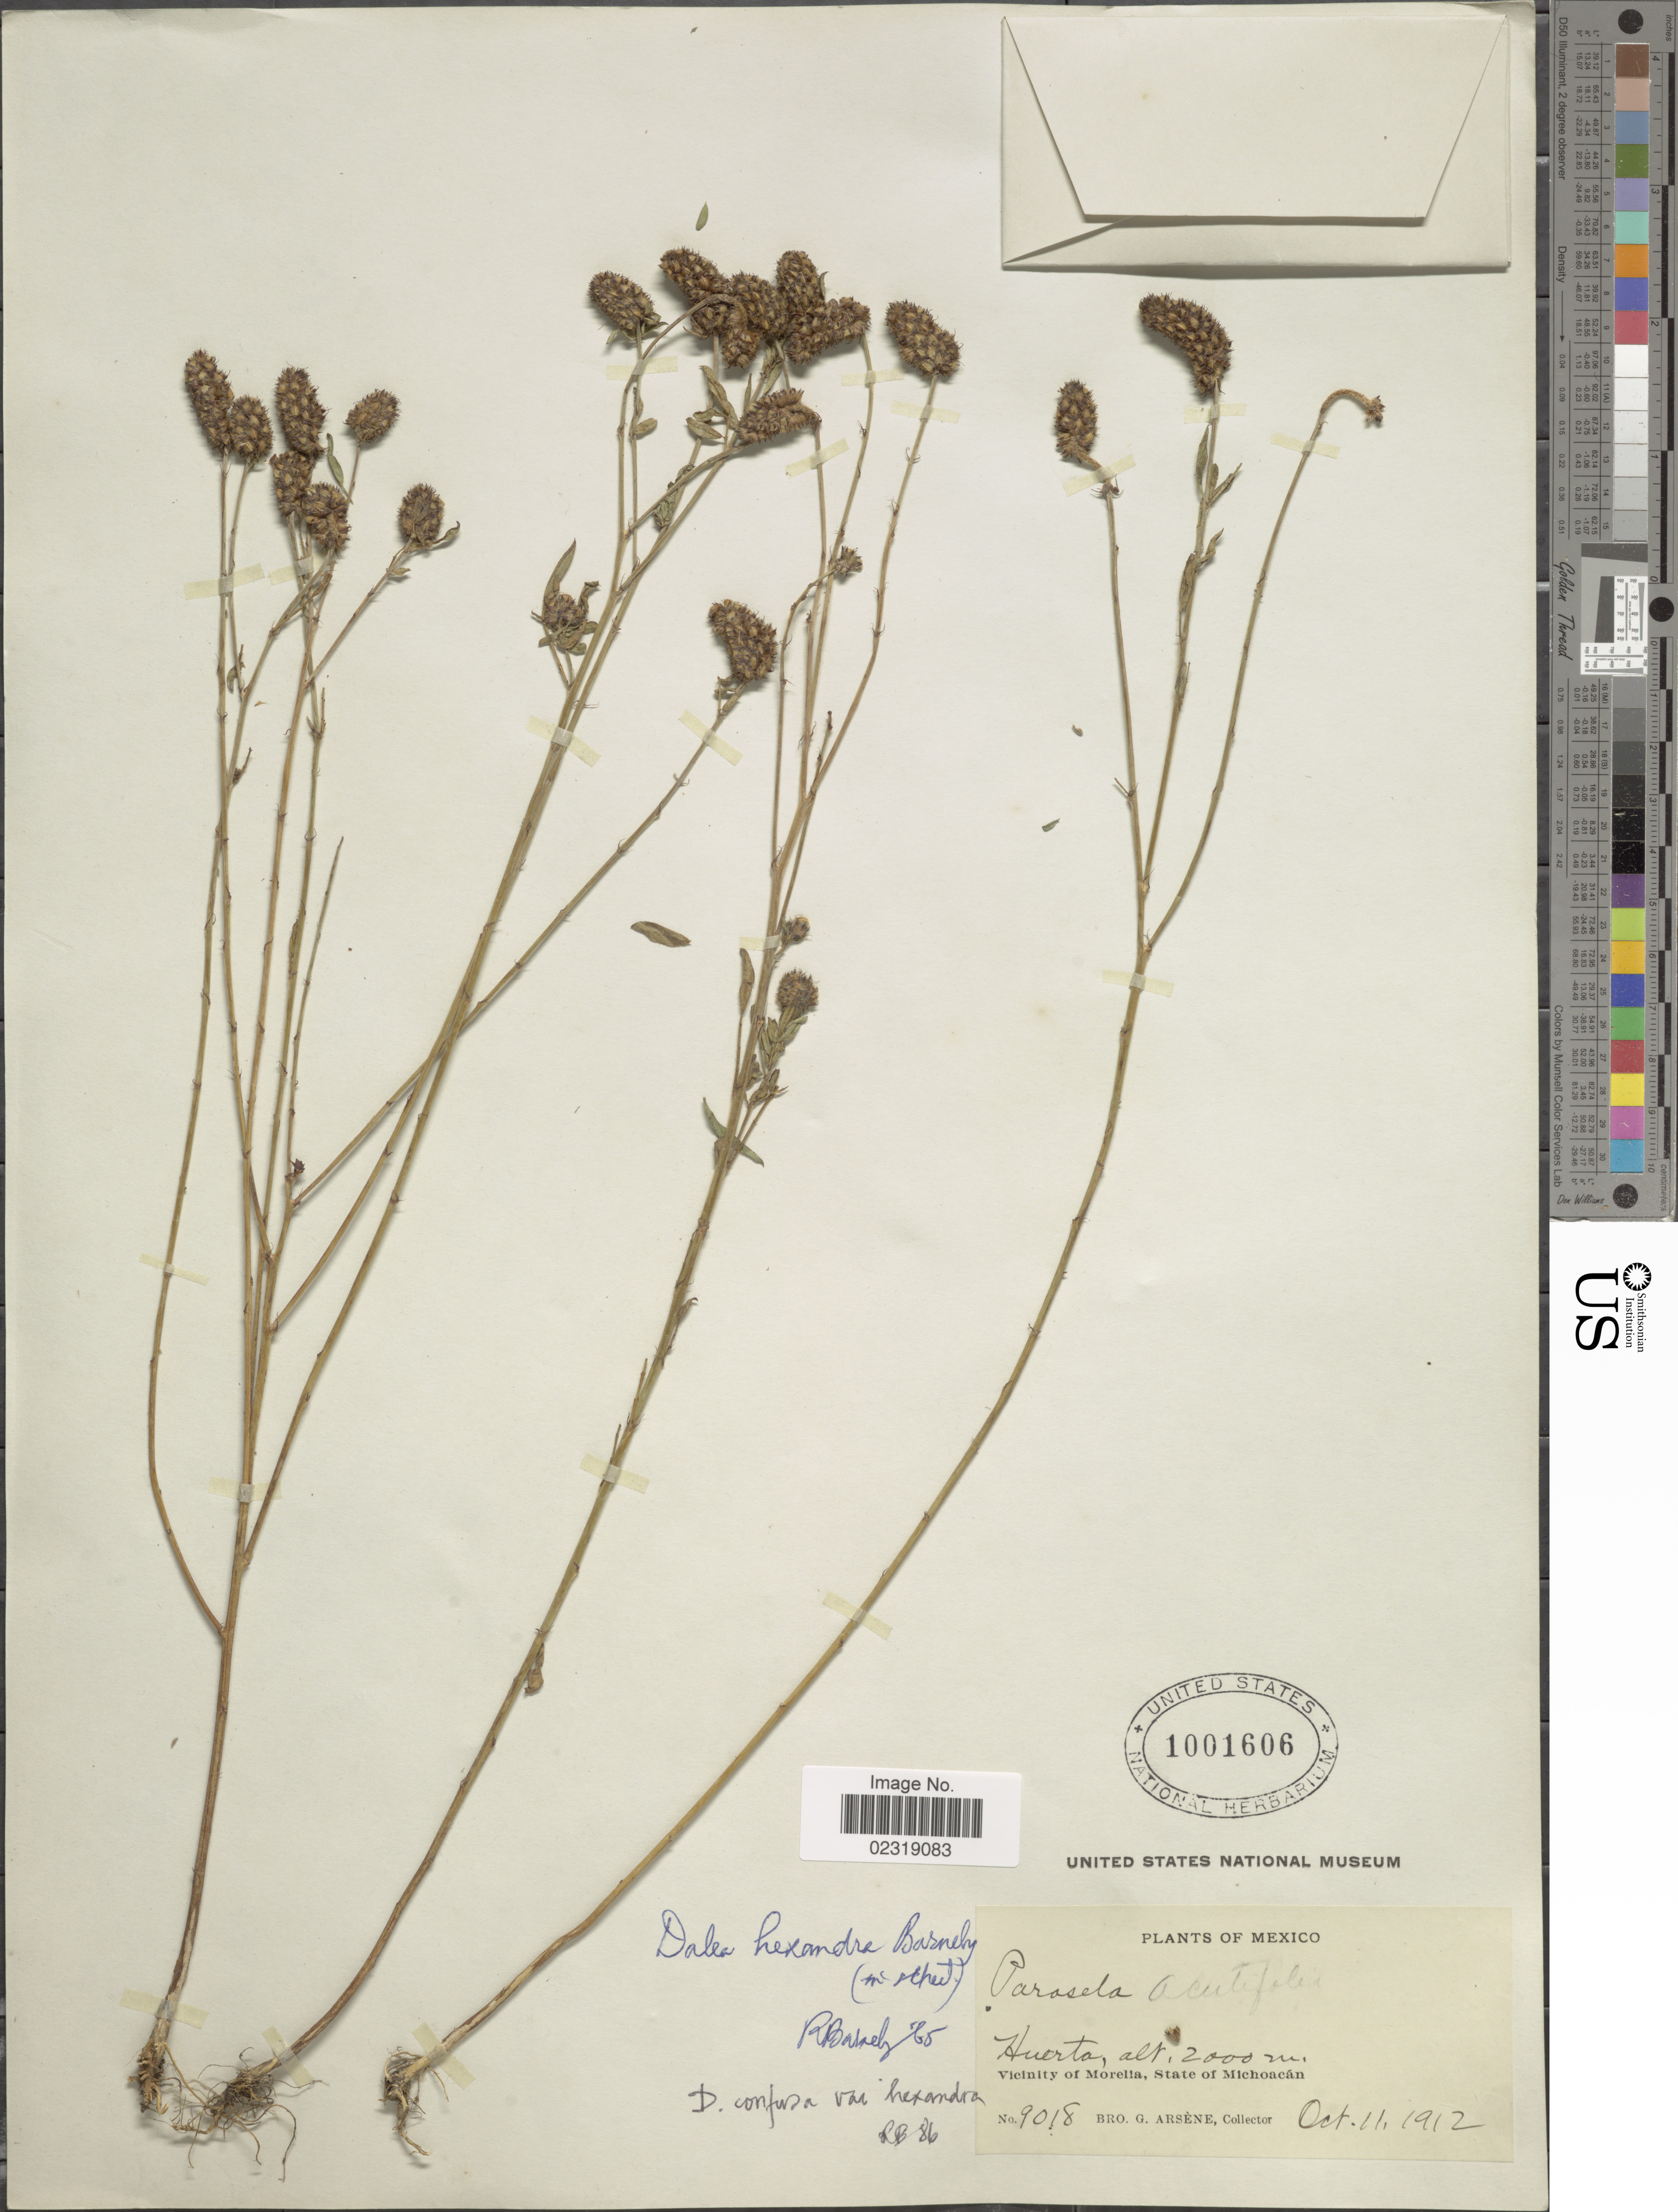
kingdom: Plantae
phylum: Tracheophyta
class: Magnoliopsida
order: Fabales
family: Fabaceae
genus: Dalea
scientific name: Dalea confusa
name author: (Rydb.) Barneby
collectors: Bro. G. Arsène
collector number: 9018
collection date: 1912-10-11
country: Mexico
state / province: Michoacán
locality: Mexico, Huerta, Vicinity of Morelia. State of Michoacan.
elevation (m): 2000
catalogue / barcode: US 1001606